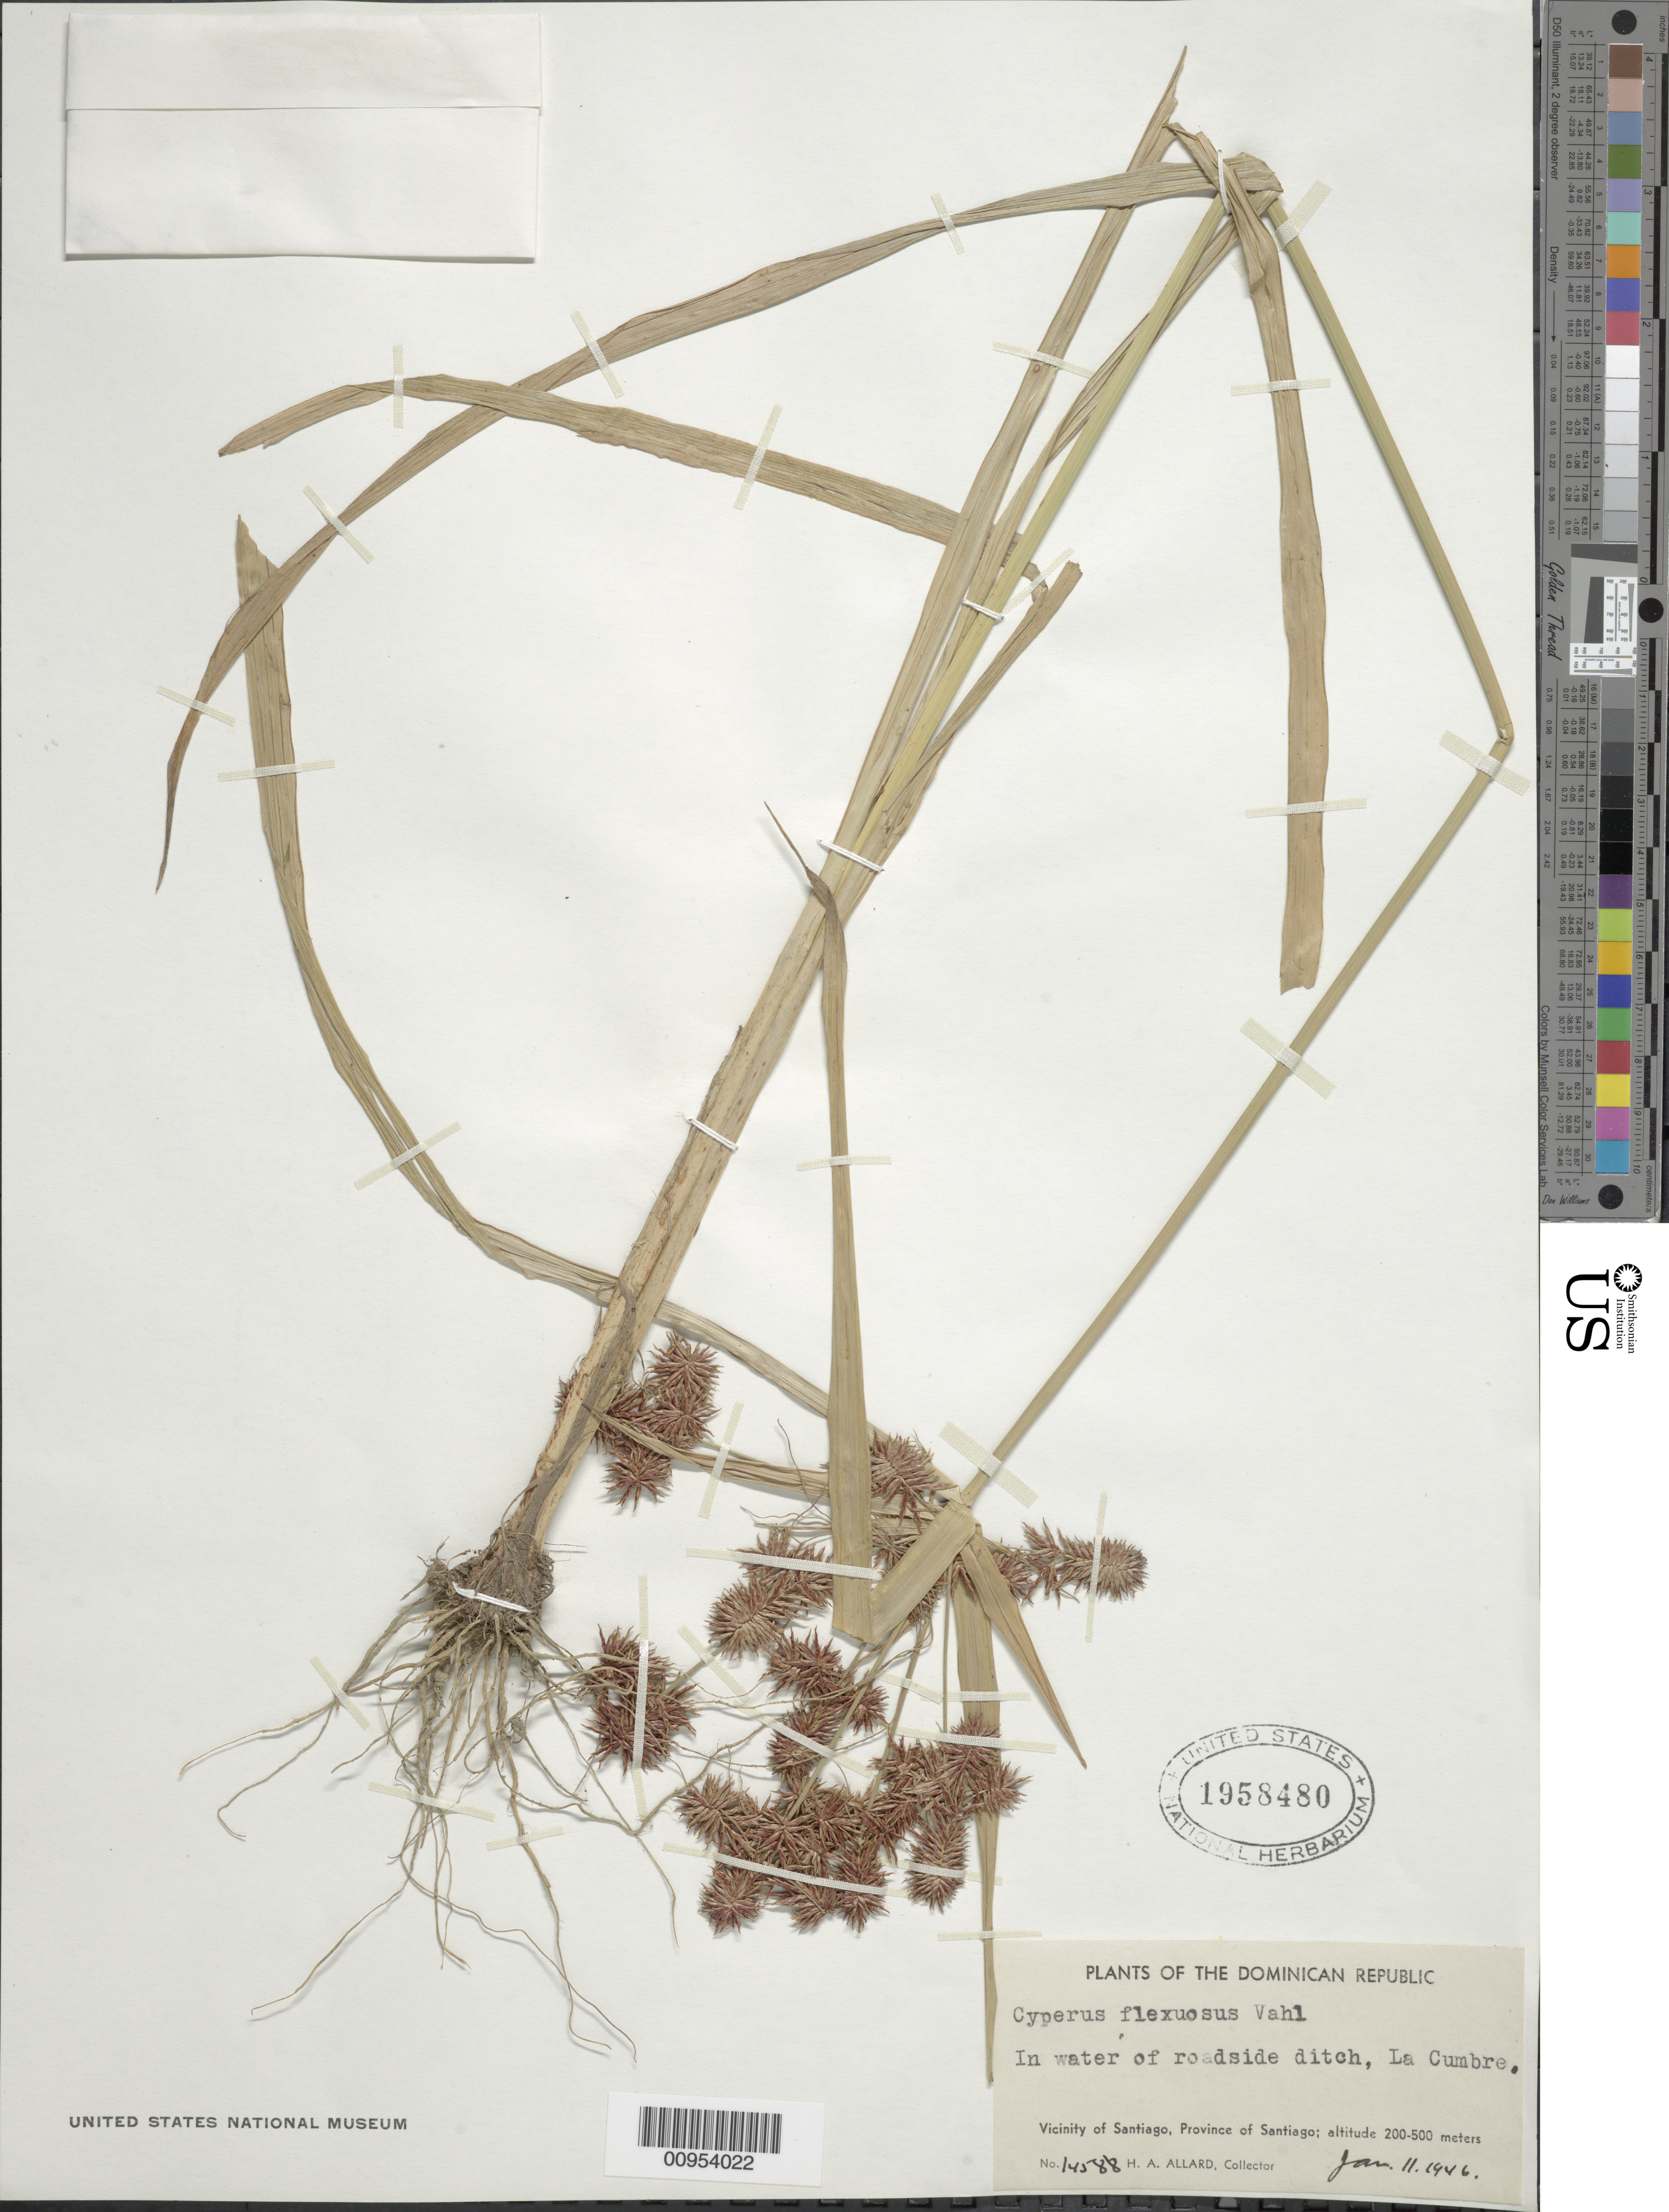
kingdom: Plantae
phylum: Tracheophyta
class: Liliopsida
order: Poales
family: Cyperaceae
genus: Cyperus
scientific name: Cyperus ferax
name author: Rich.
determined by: Strong, Mark T., (BOT), Smithsonian Institution - National Museum of Natural History (UNITED STATES)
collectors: H. A. Allard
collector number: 14588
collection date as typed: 11 Jan 1946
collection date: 1946-01-11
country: Dominican Republic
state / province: Santiago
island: Hispaniola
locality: Vicinity of Santiago, roadside ditch, La Cumbre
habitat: In water of roadside ditch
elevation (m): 200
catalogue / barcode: US 1958480